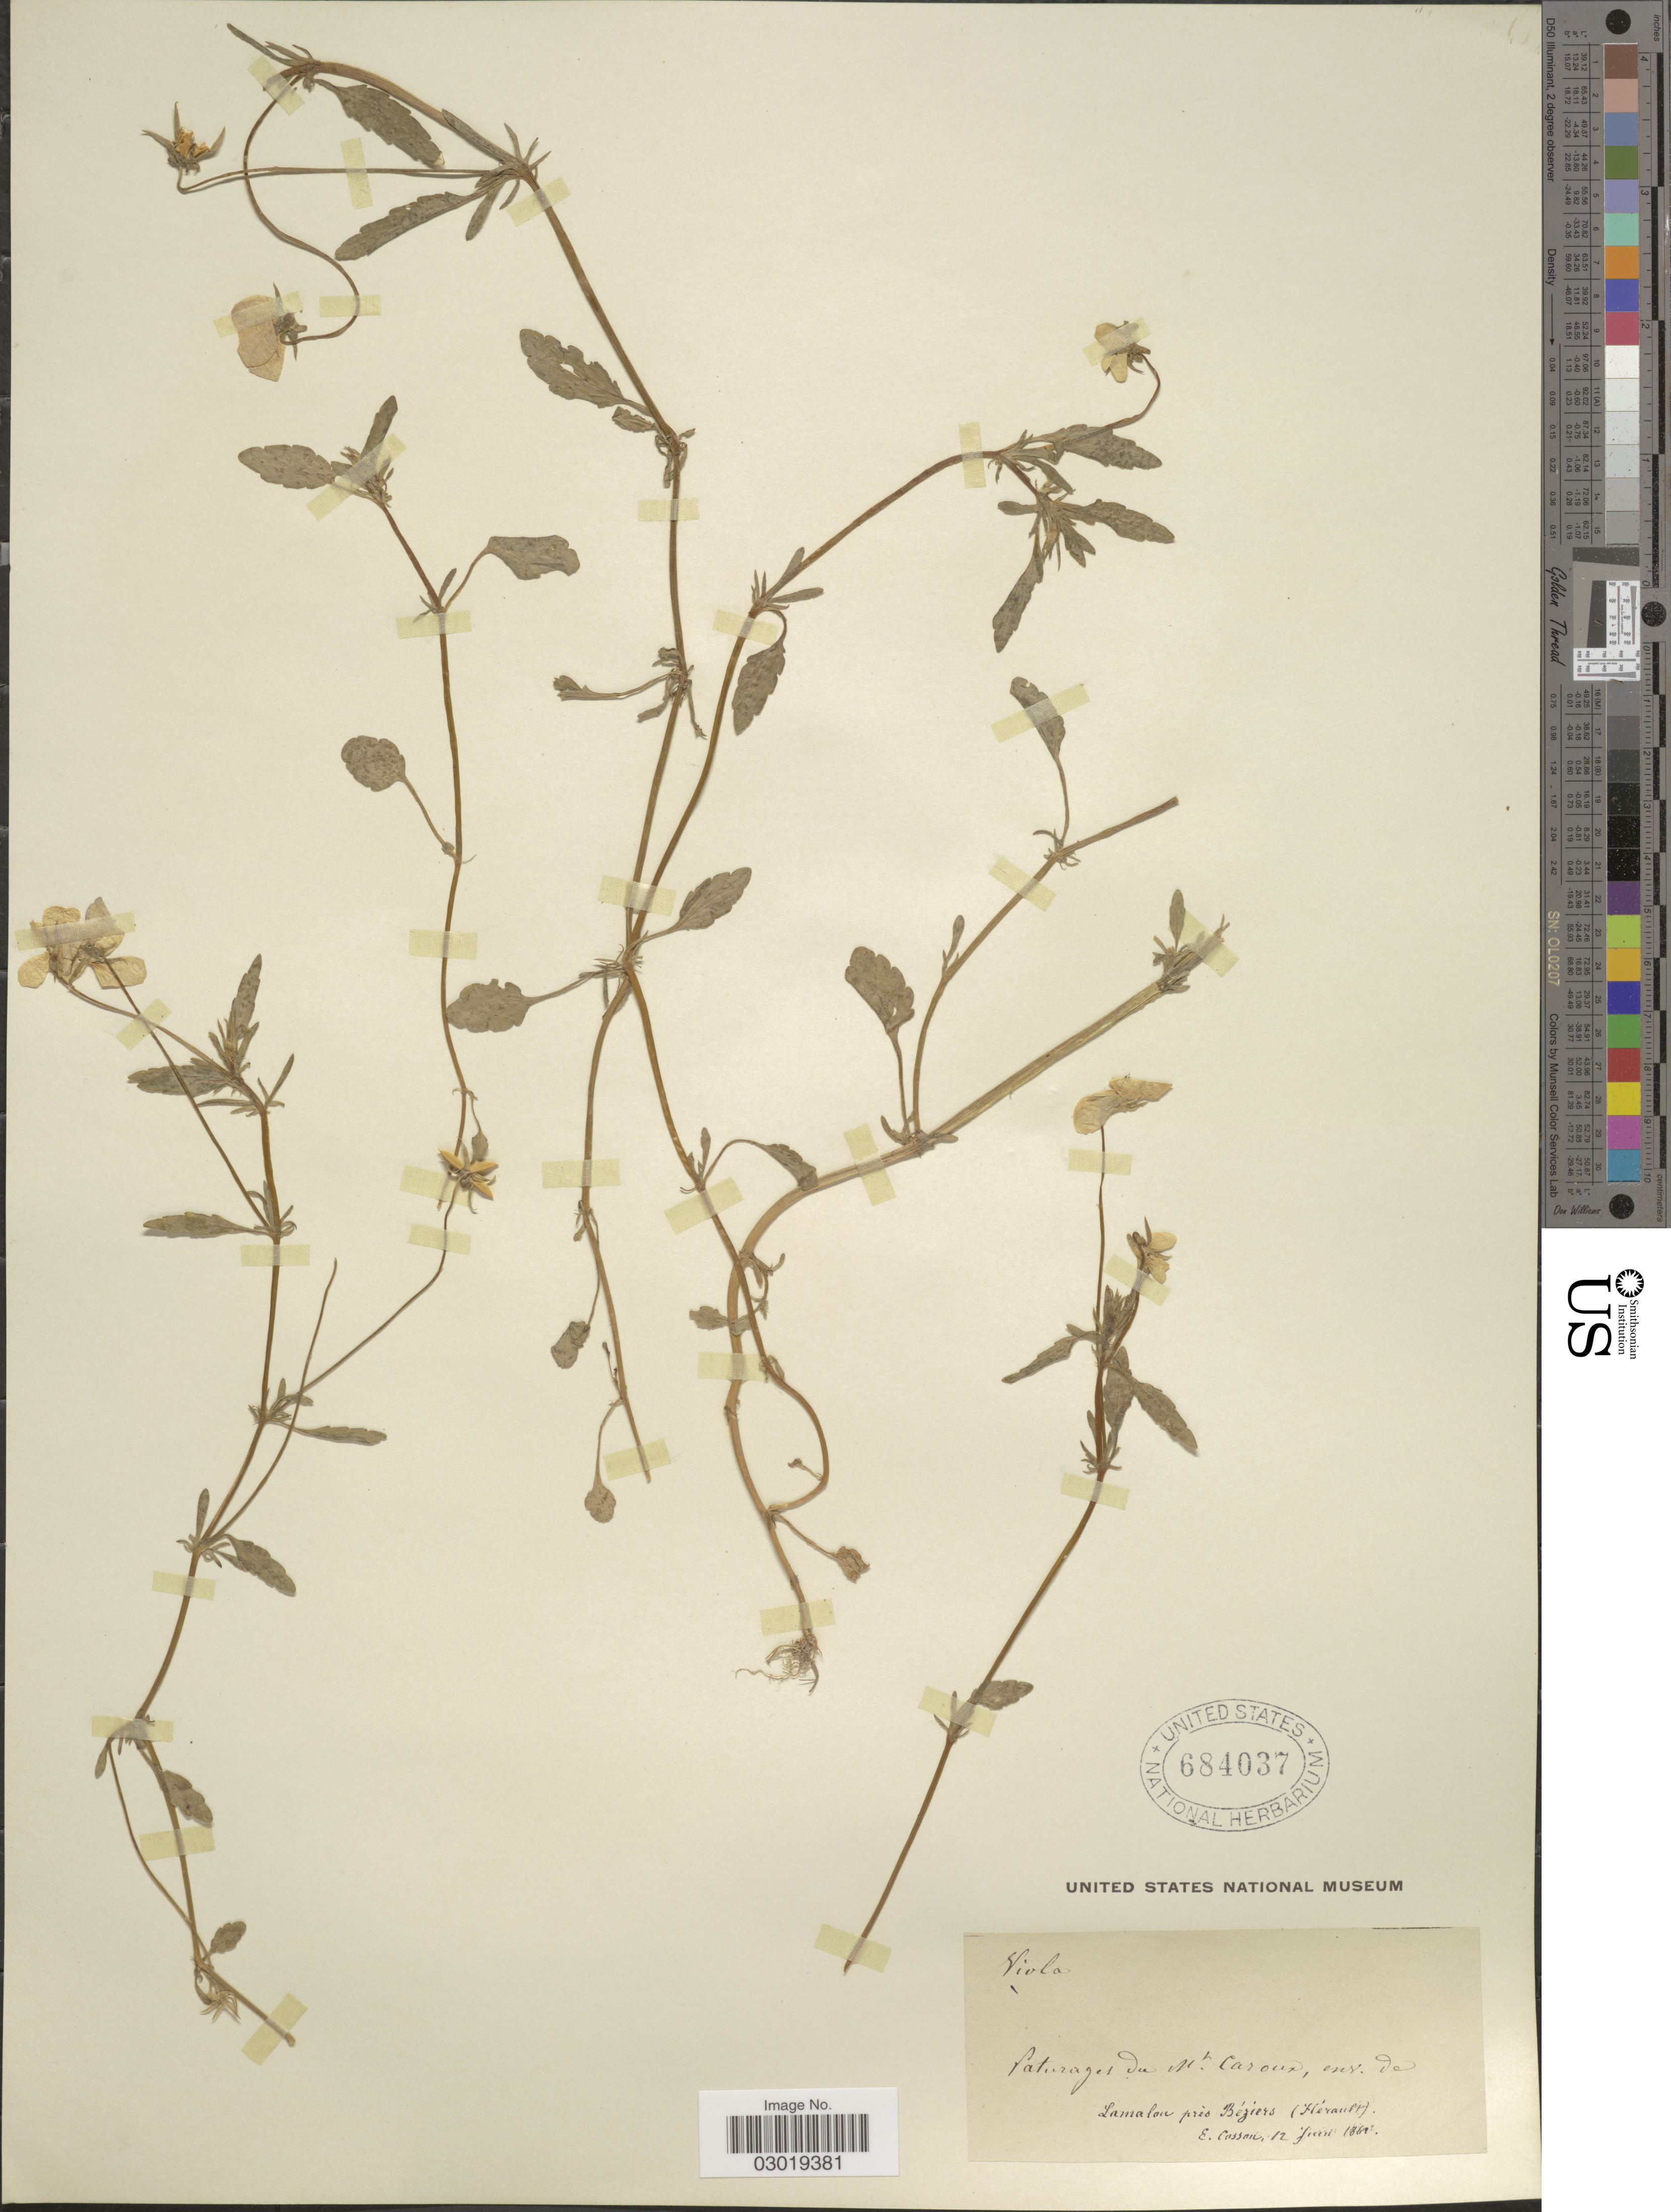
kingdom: Plantae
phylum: Tracheophyta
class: Magnoliopsida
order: Malpighiales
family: Violaceae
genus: Viola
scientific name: Viola sp.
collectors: E. Cosson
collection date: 1862-06-12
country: France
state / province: Occitanie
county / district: Hérault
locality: Lamalou près Béziers (Hérault).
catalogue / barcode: US 684037